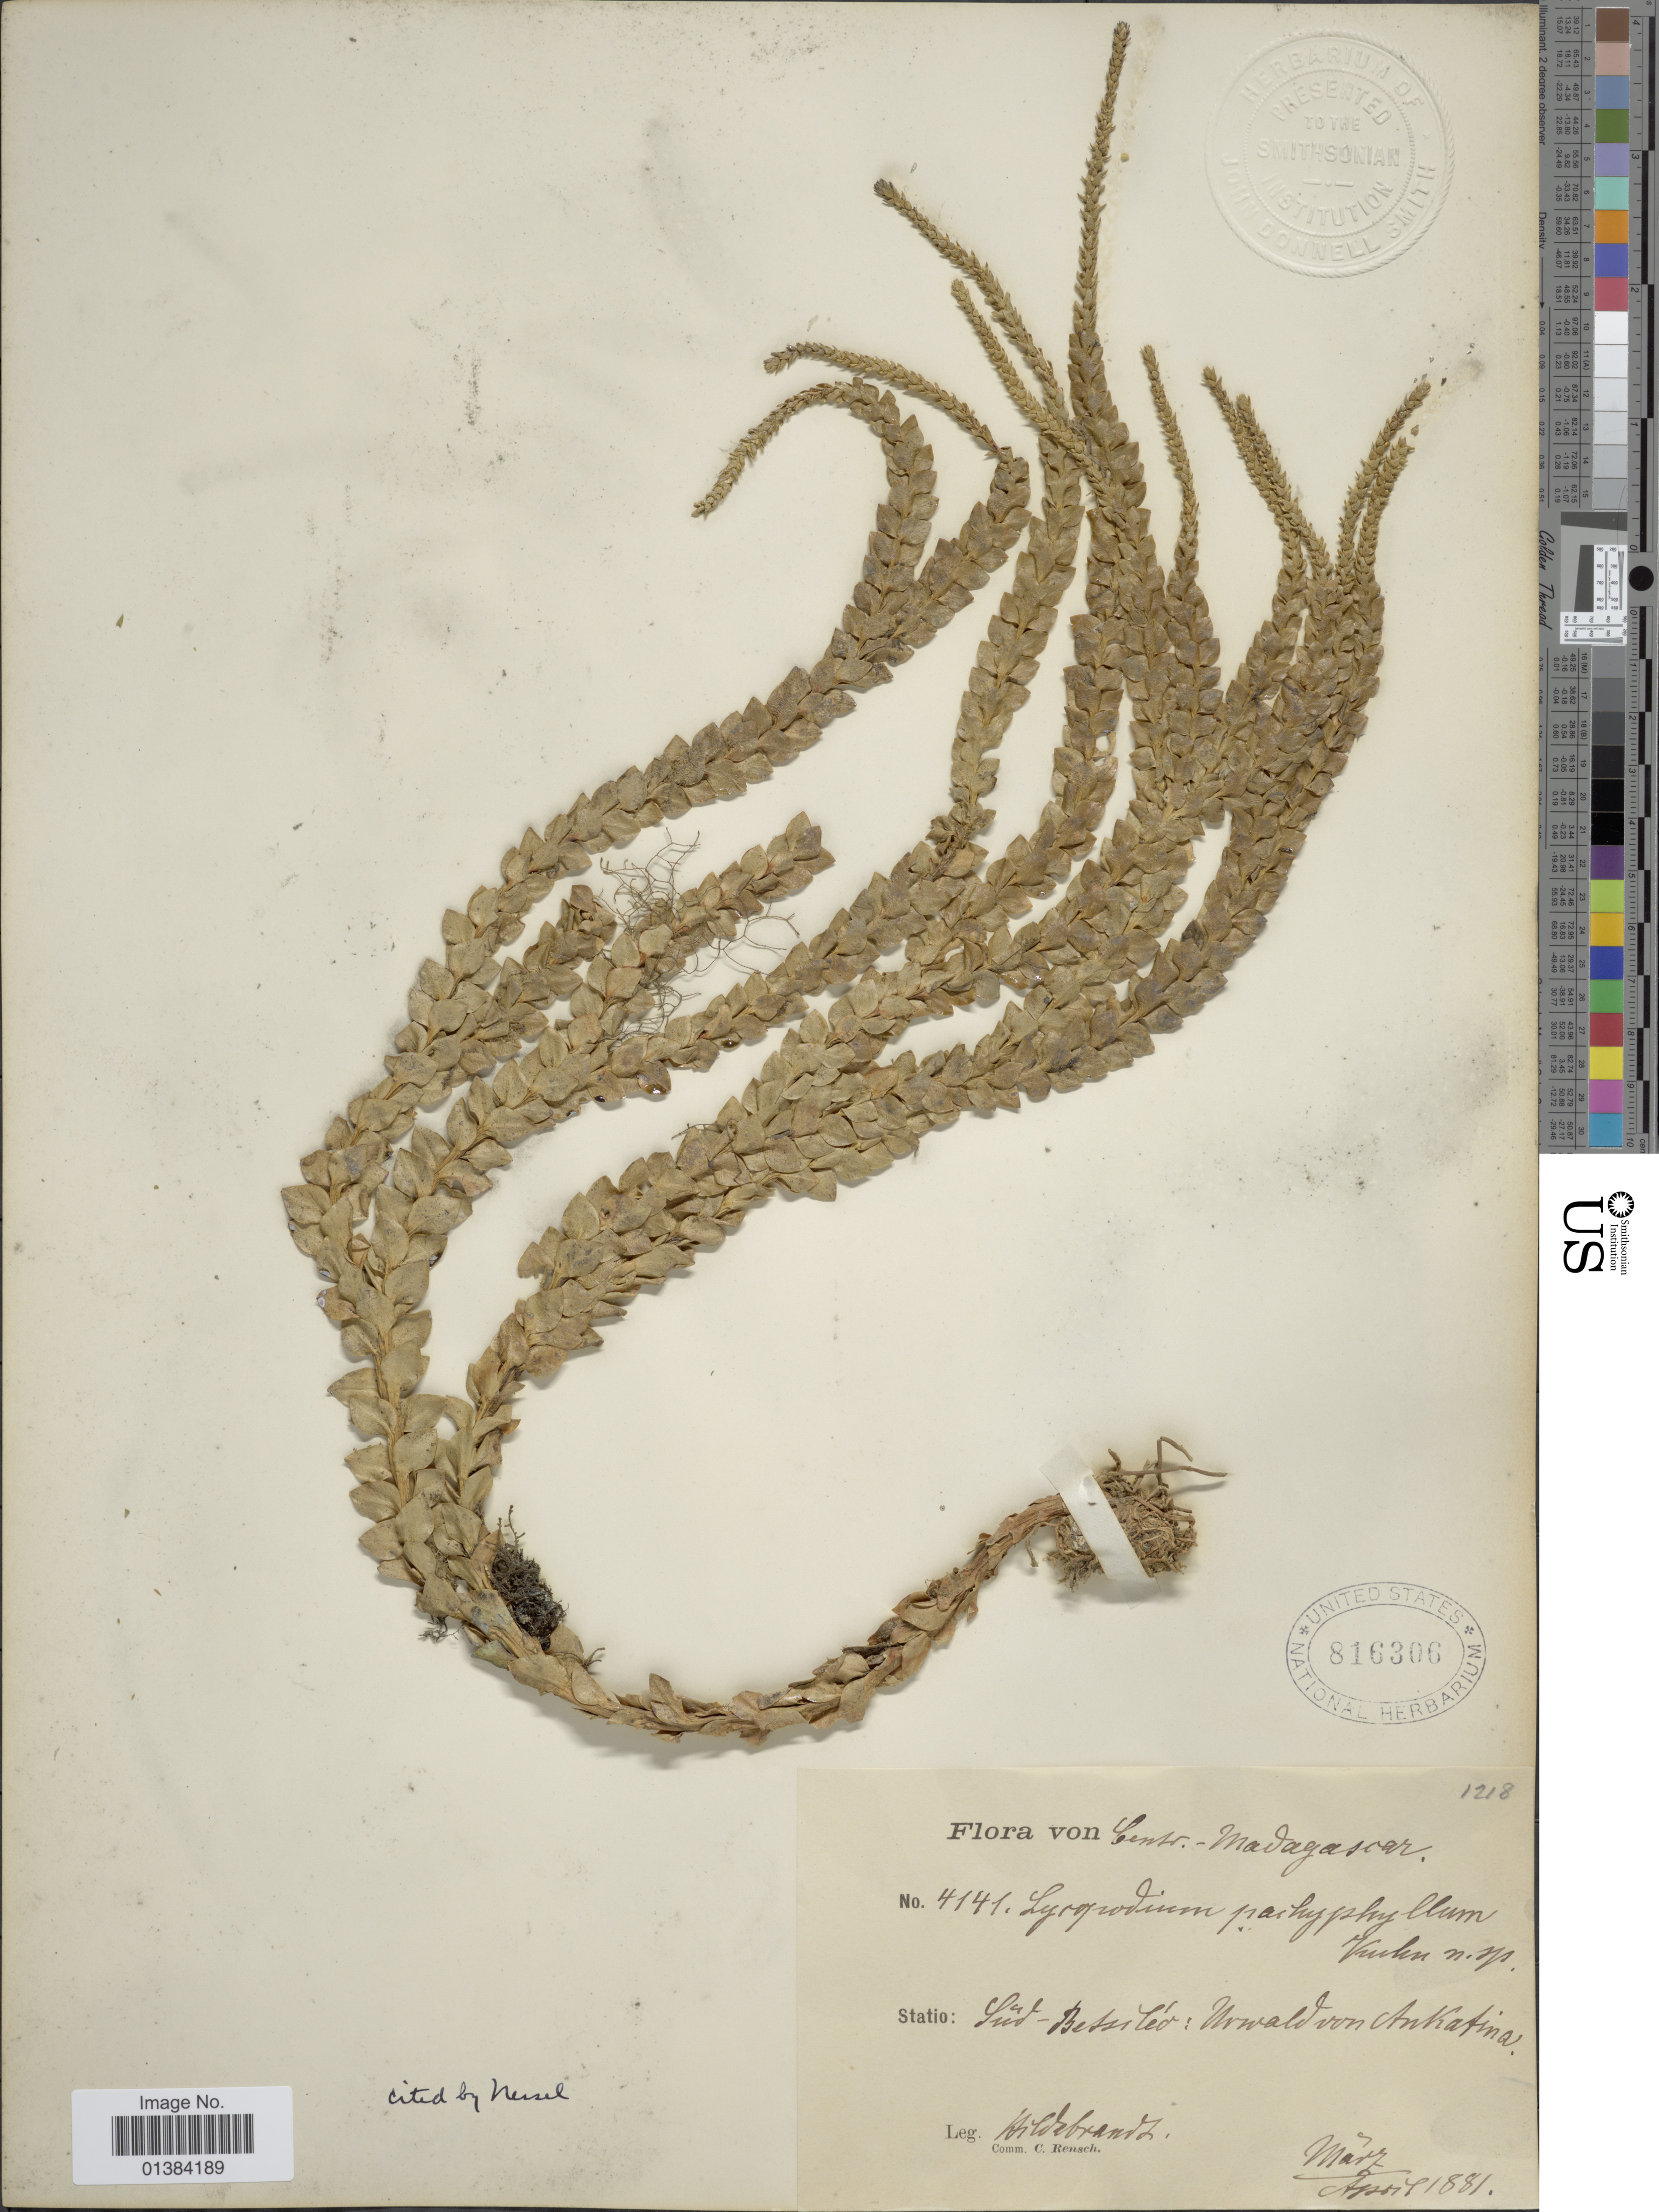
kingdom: Plantae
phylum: Tracheophyta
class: Lycopodiopsida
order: Lycopodiales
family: Lycopodiaceae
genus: Phlegmariurus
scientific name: Phlegmariurus obtusifolius var. pachyphyllus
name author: (Kuhn) Tardieu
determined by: Field, A. R.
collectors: J. Hildebrandt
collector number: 1218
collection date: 1881-03/1881-04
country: Madagascar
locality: Süd-Betsiléo: Urwald von Ankafina.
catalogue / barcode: US 816306